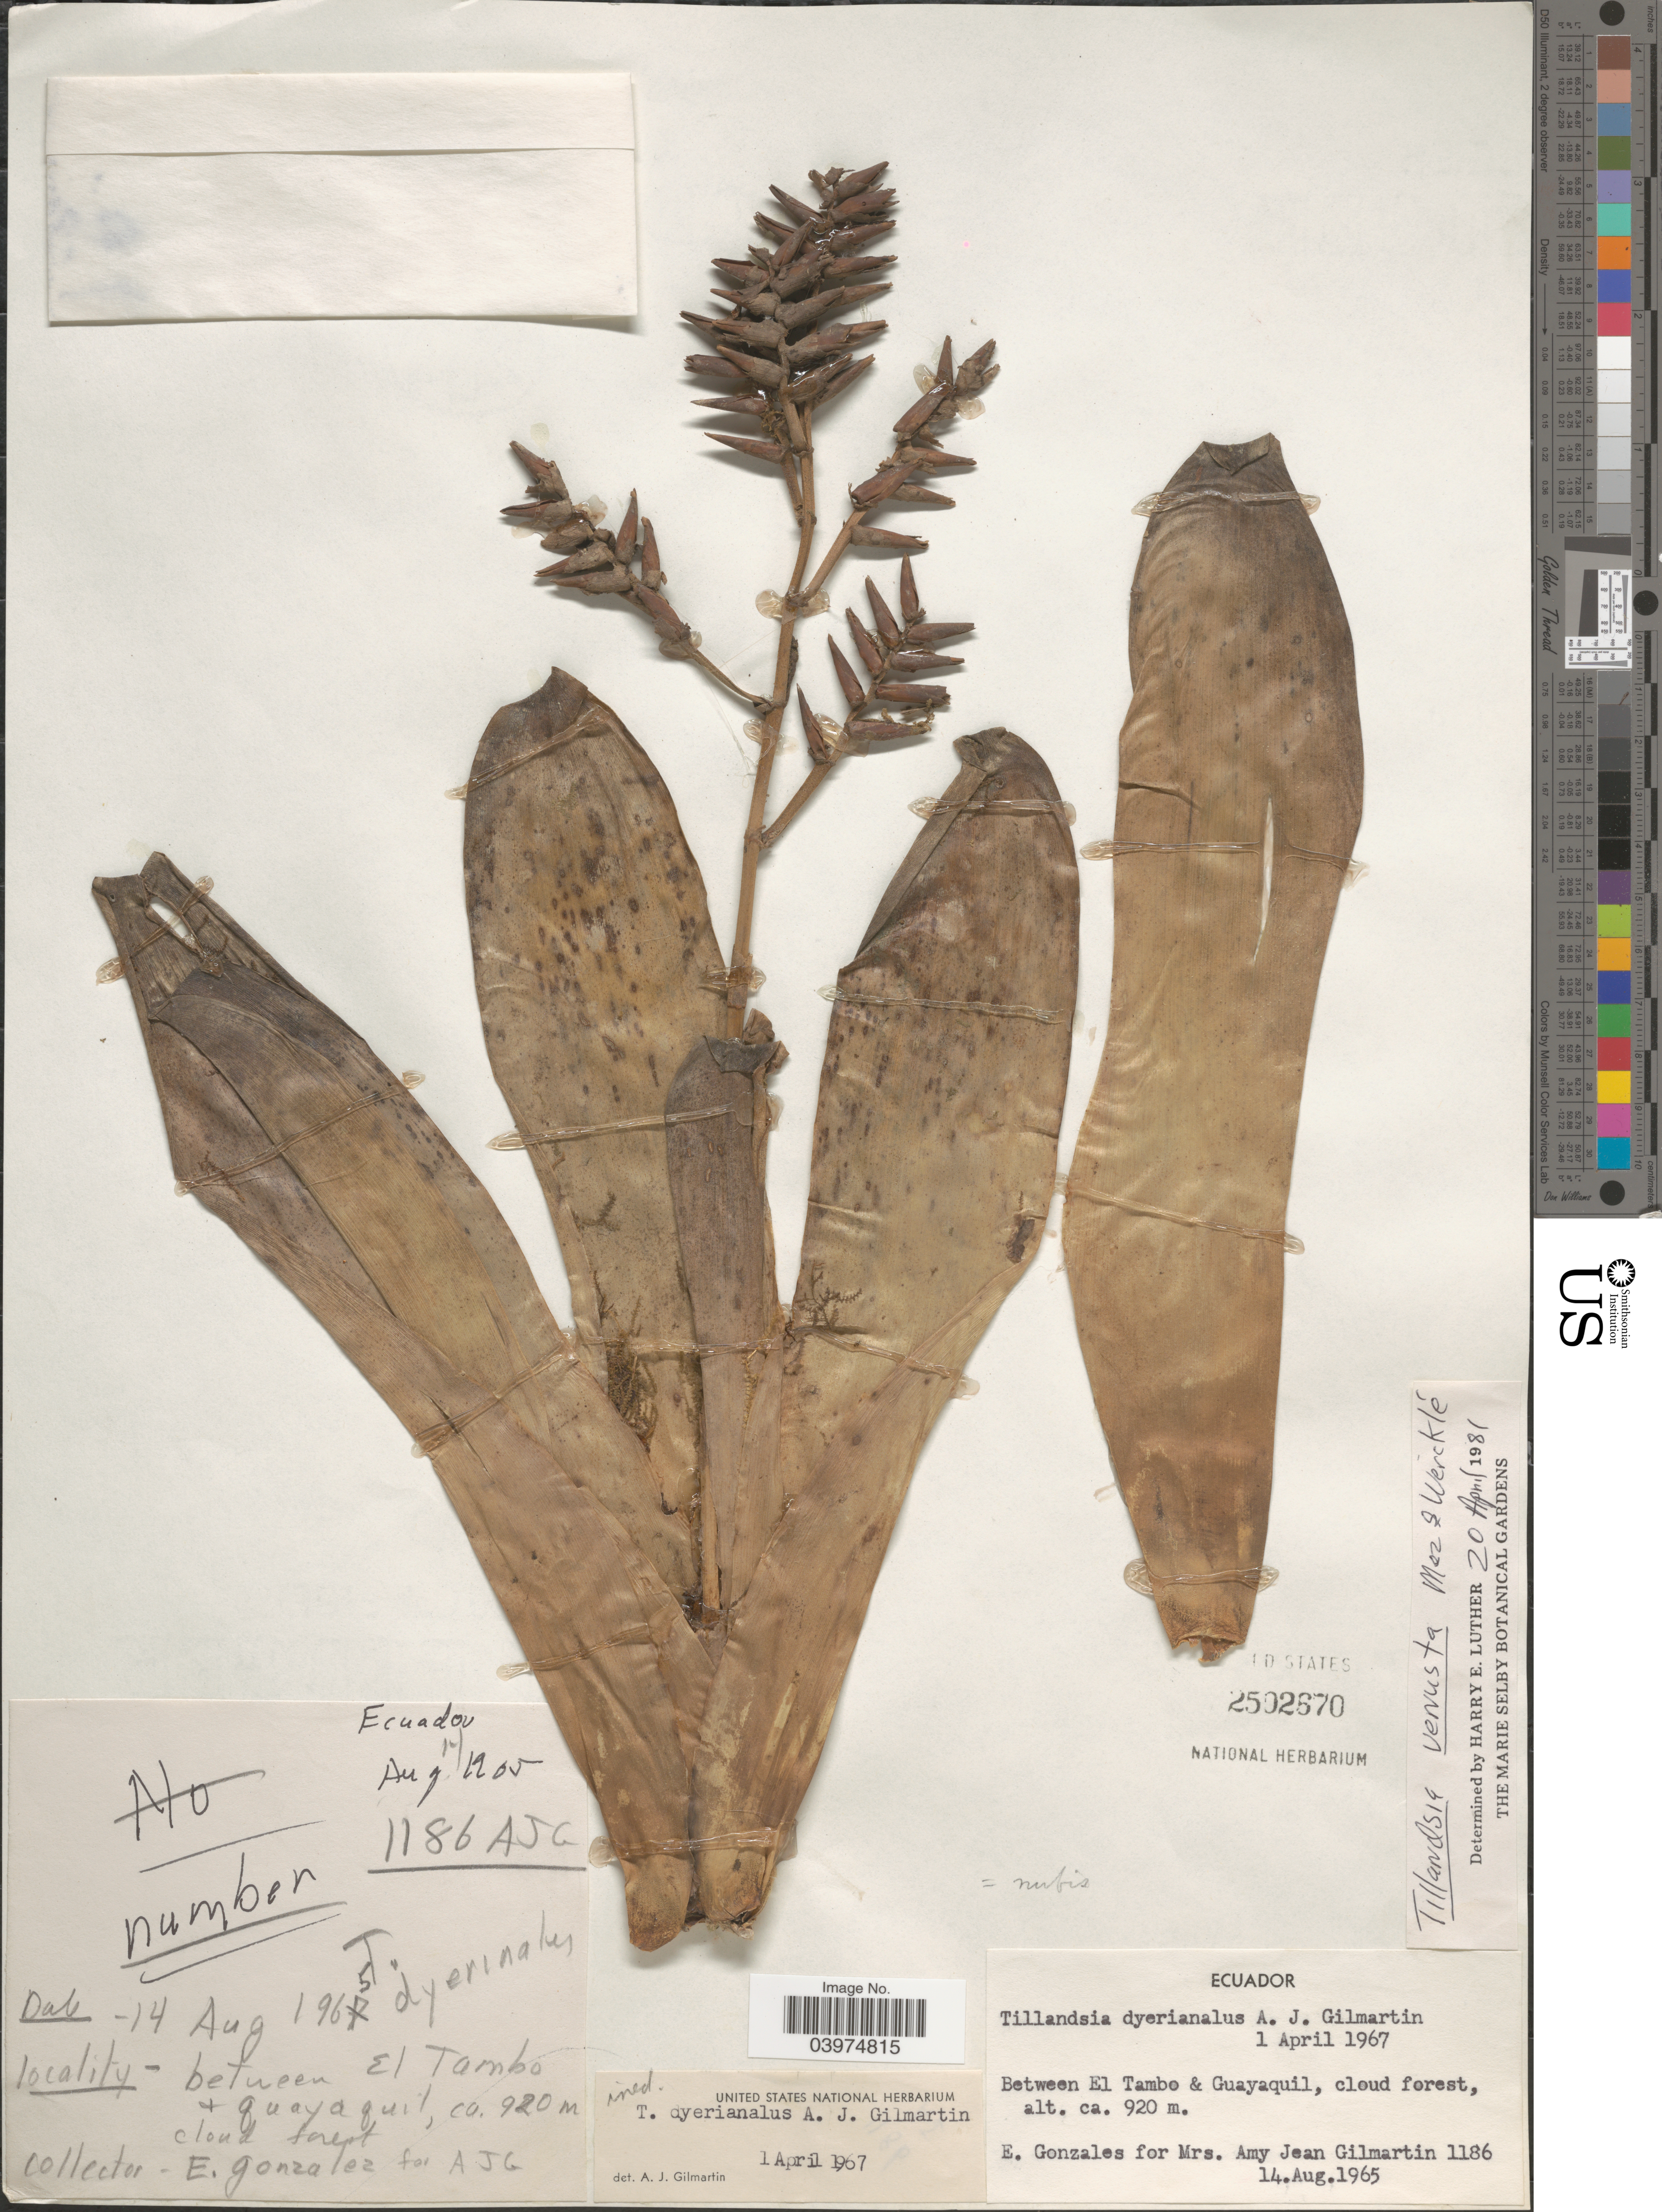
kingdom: Plantae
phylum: Tracheophyta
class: Liliopsida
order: Poales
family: Bromeliaceae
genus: Tillandsia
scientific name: Tillandsia venusta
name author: Mez & Wercklé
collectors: E. Gonzalez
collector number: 1186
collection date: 1965-08-14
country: Ecuador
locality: Between El Tambo & Guayaquil, cloud forest.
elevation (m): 920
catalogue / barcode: US 2592670